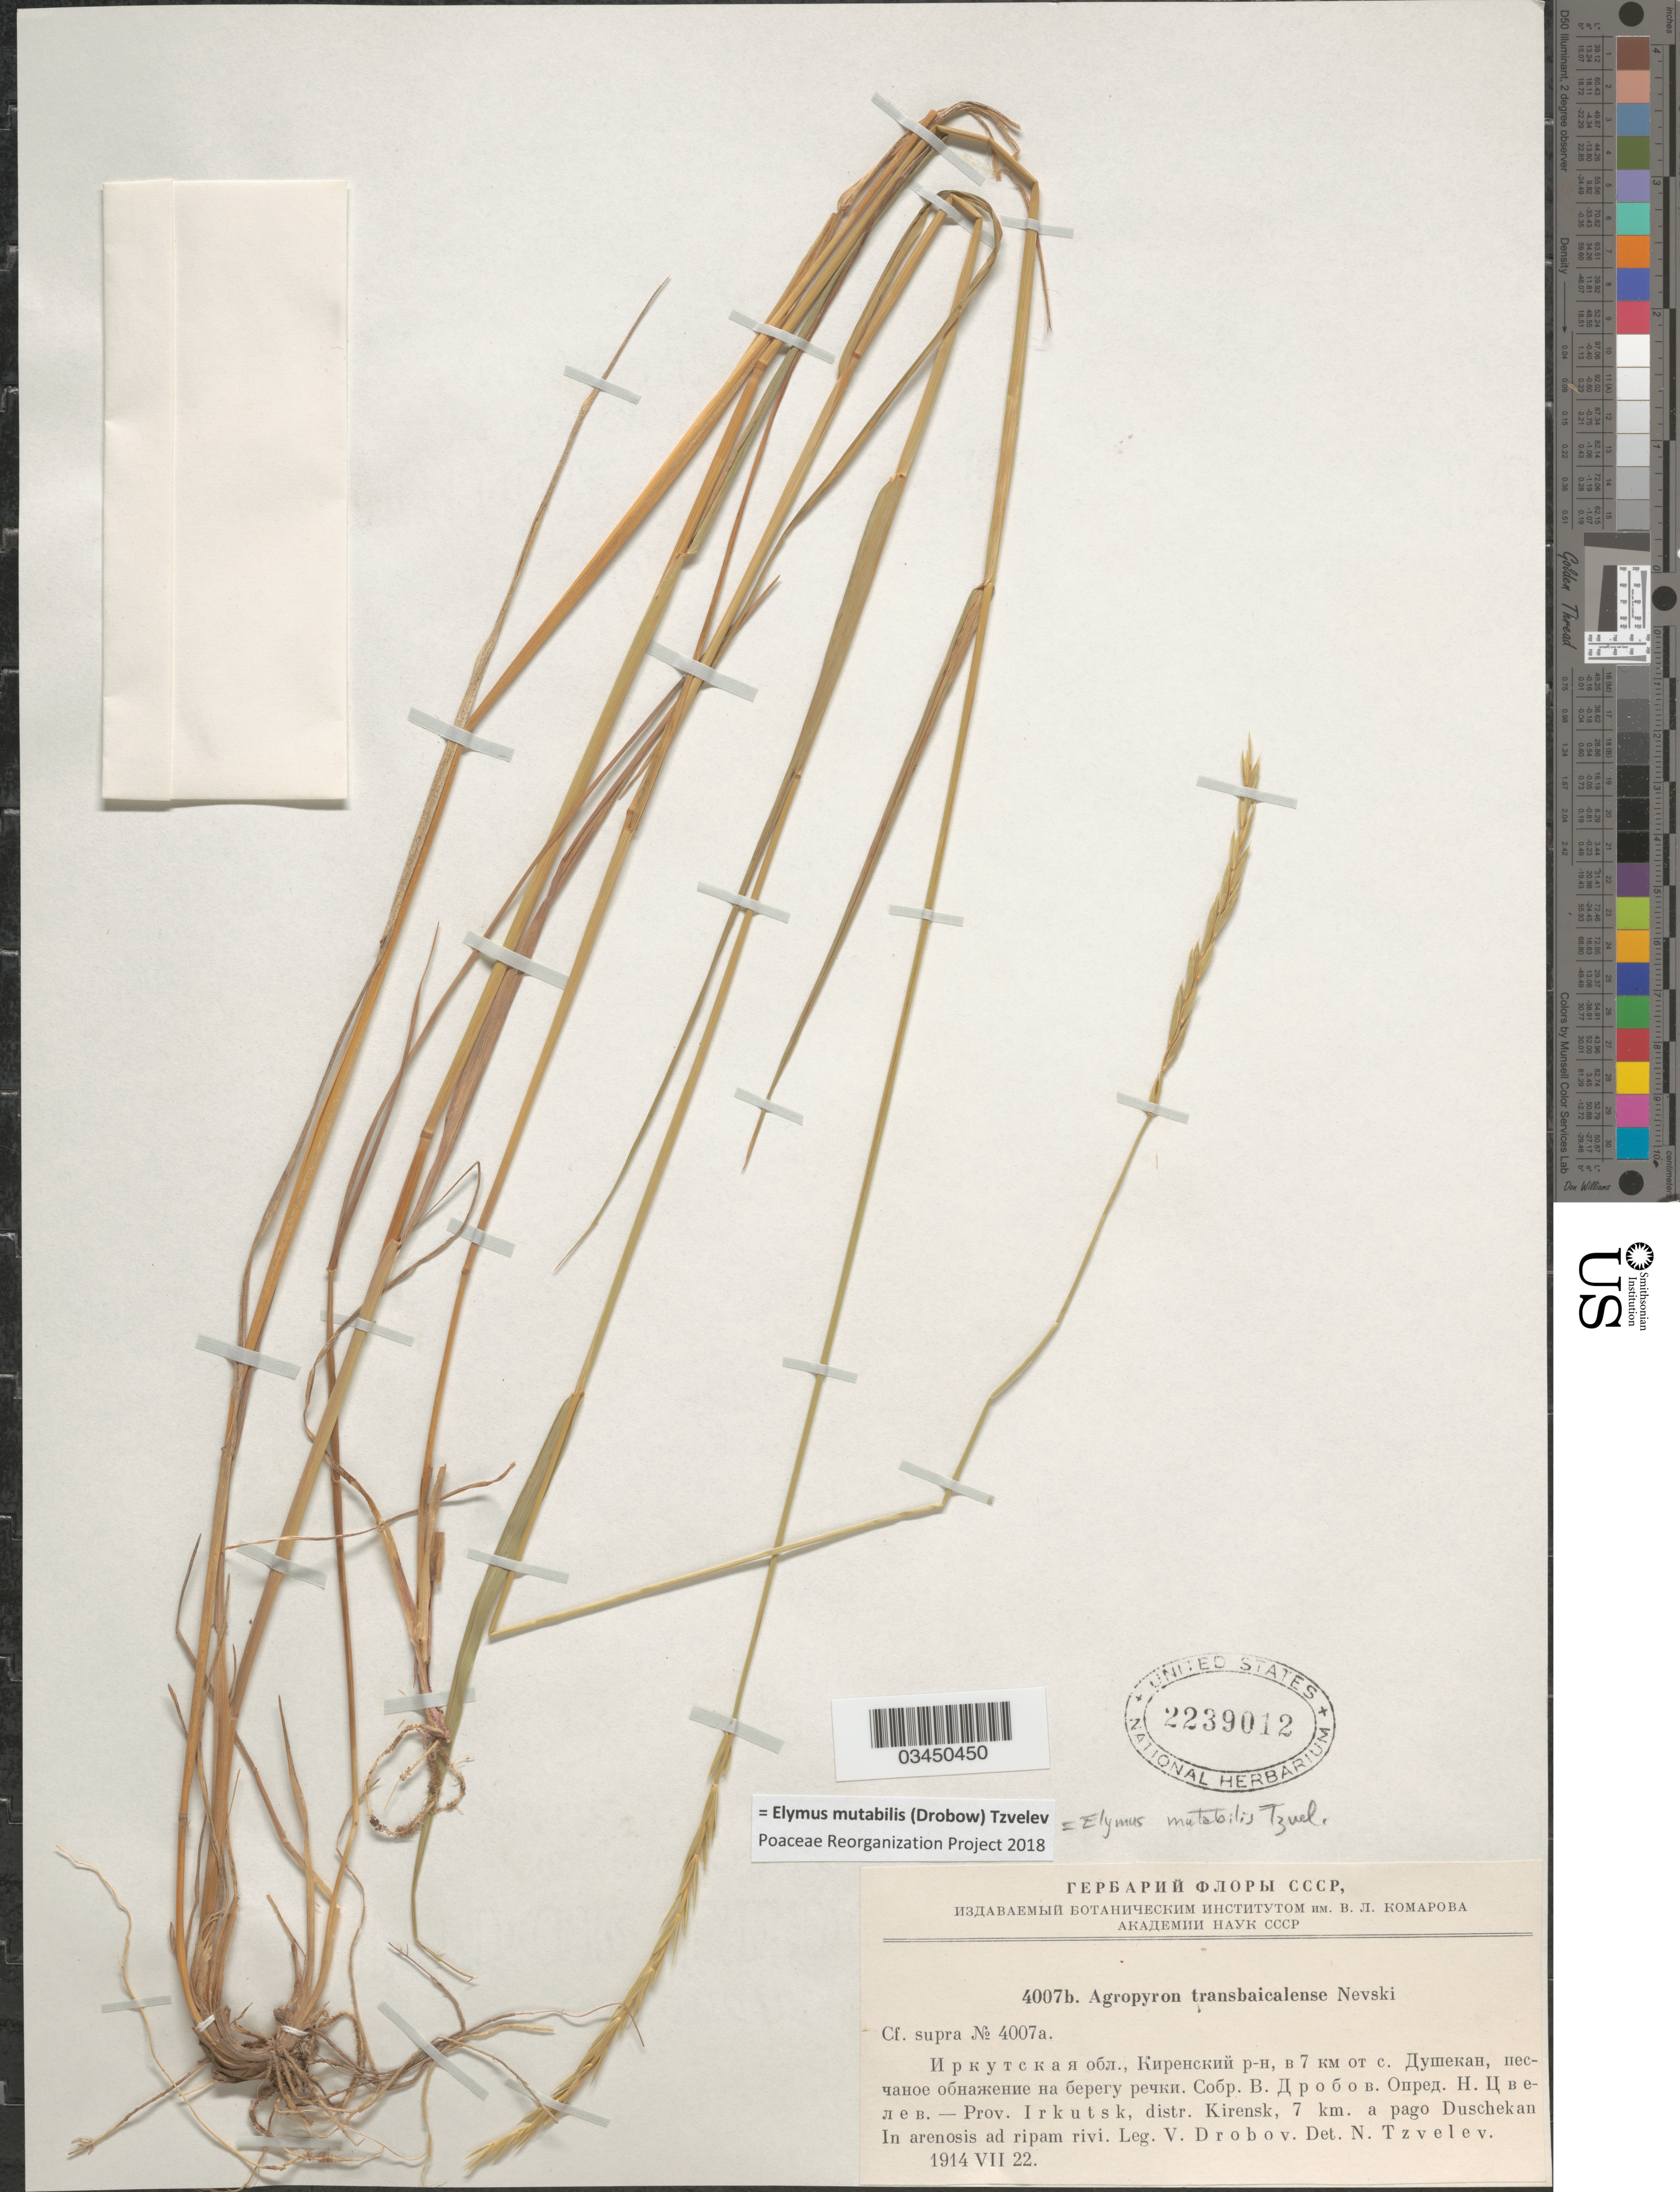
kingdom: Plantae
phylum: Tracheophyta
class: Liliopsida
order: Poales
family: Poaceae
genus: Elymus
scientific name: Elymus mutabilis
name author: (Drobow) Tzvelev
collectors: V. Drobov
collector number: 4007b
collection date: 1914-07-22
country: Russian Federation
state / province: Irkutsk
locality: Distr. Kirensk, 7 km. a pago Duschekan. In arenosis ad ripam rivi.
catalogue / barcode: US 2239012